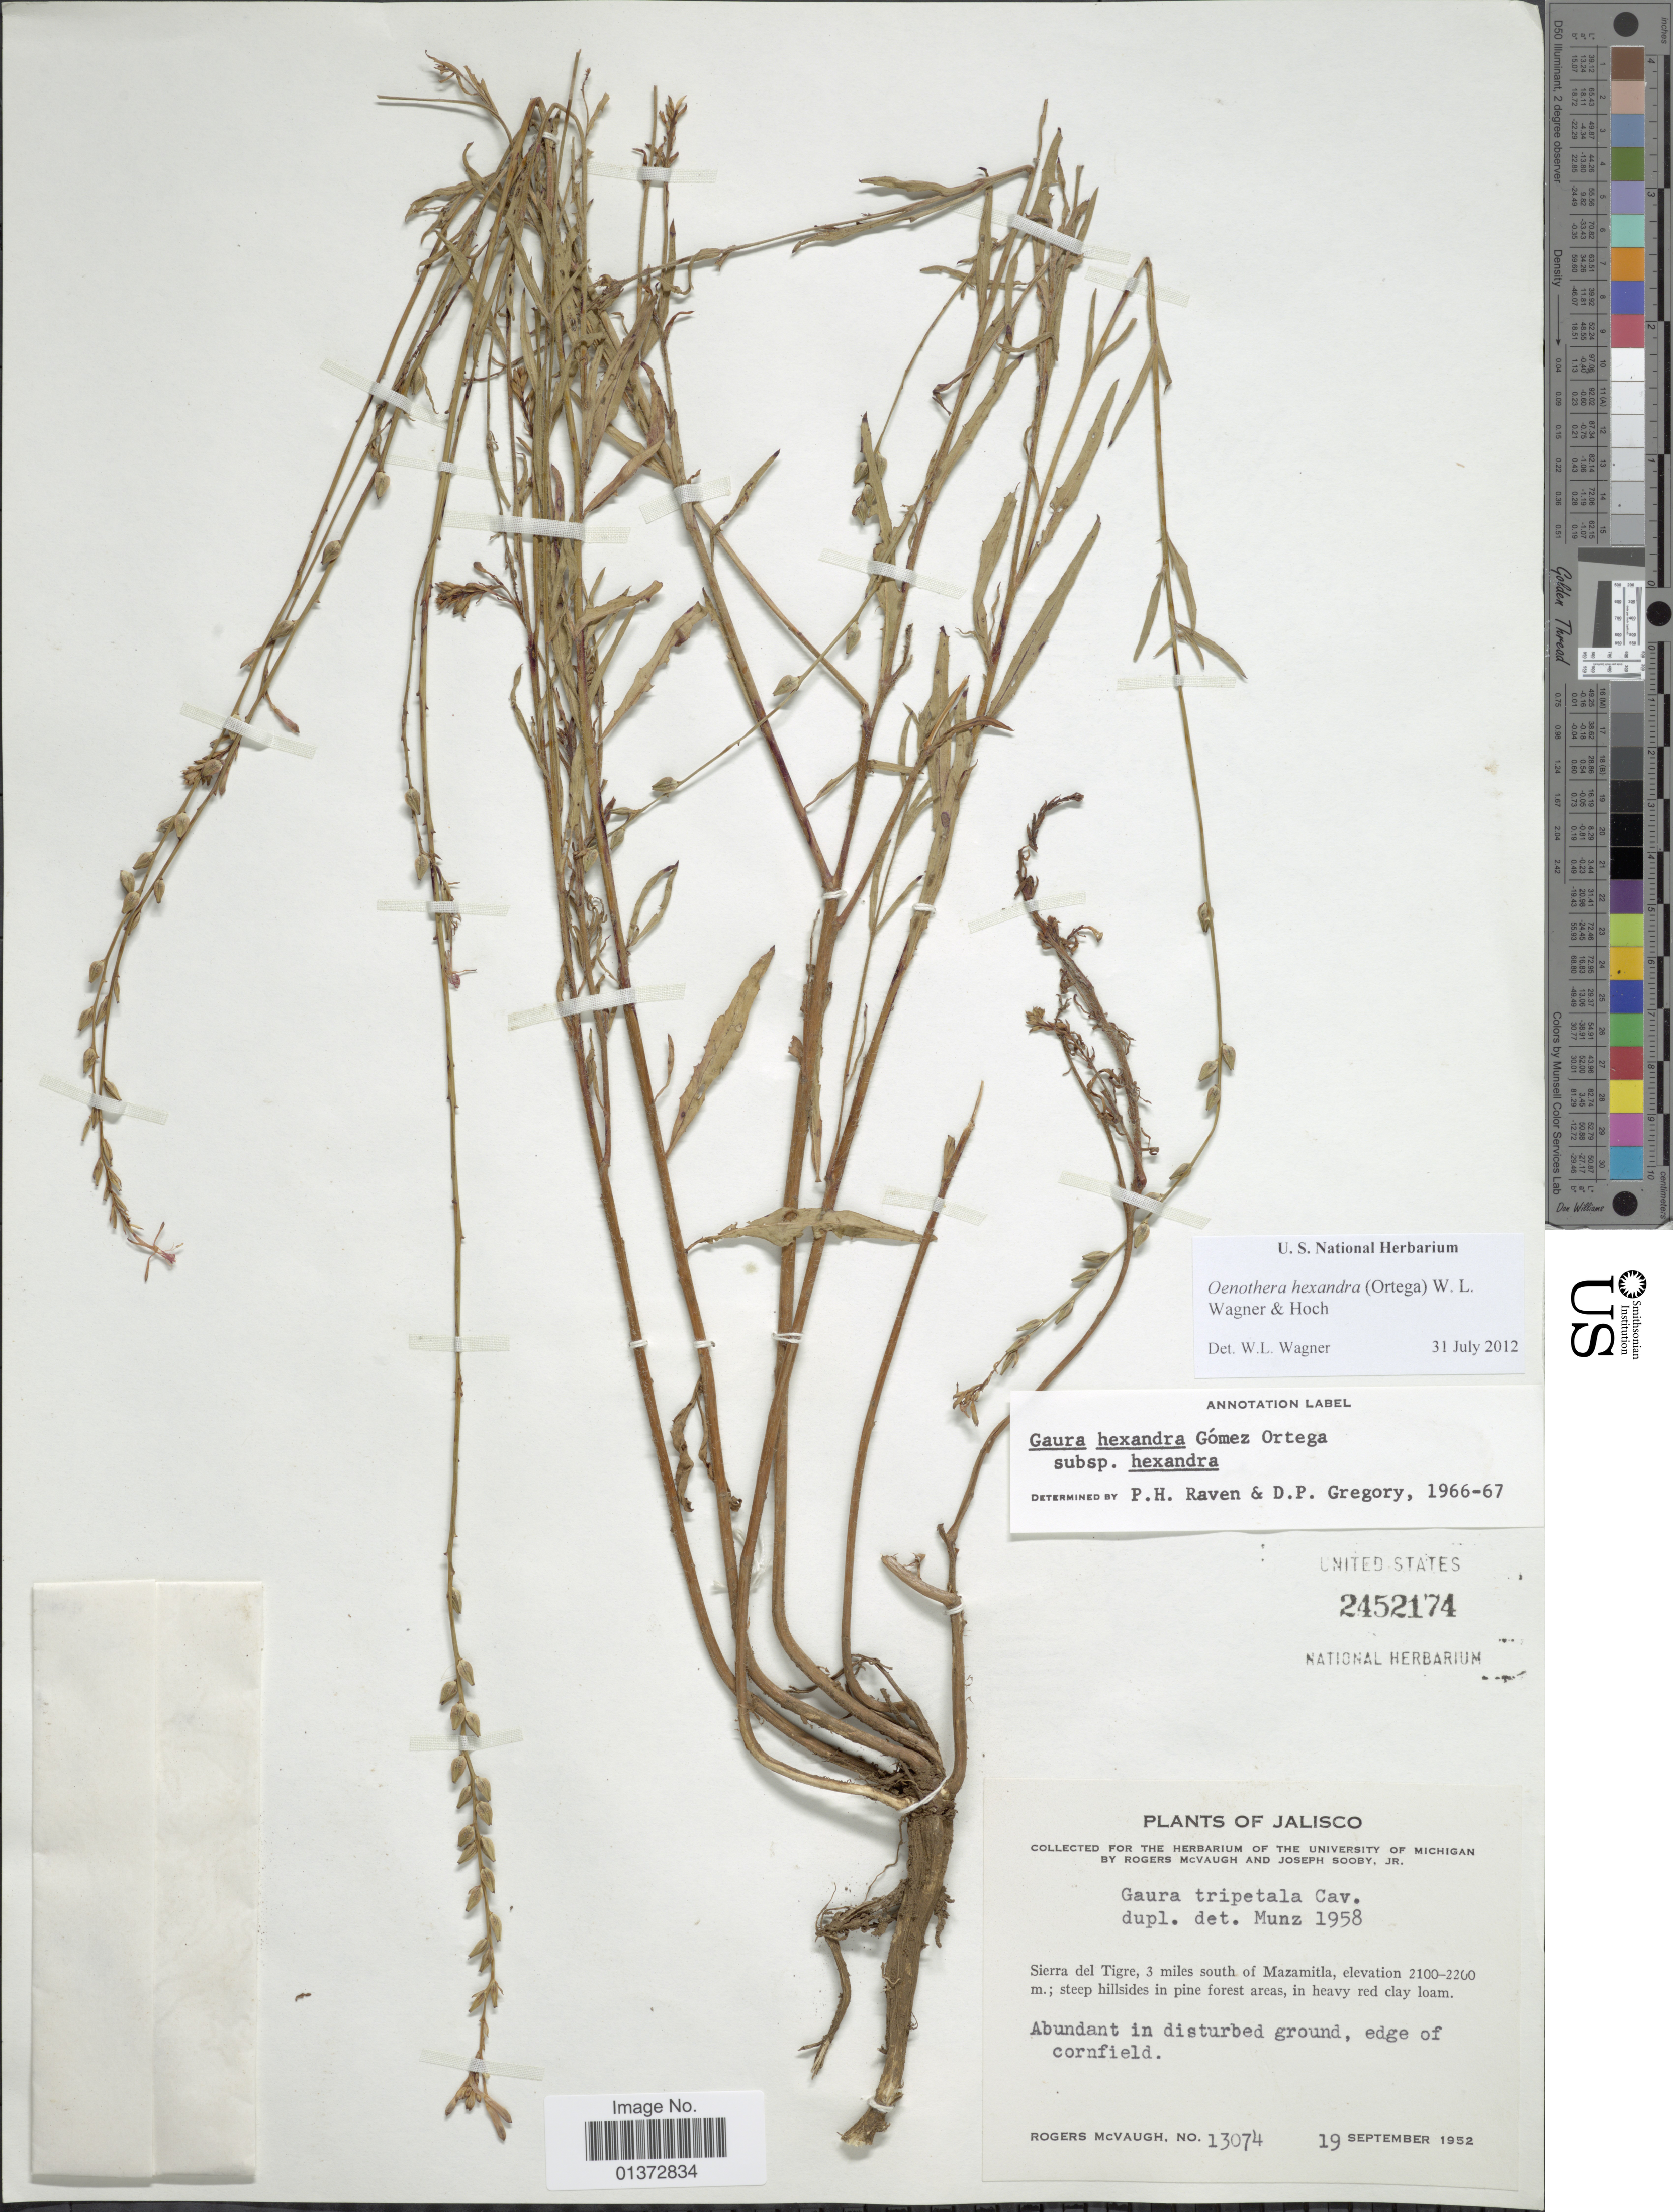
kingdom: Plantae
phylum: Tracheophyta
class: Magnoliopsida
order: Myrtales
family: Onagraceae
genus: Oenothera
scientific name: Oenothera hexandra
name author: (Ortega) W.L. Wagner & Hoch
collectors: R. McVaugh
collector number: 13074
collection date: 1952-09-19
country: Mexico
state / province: Jalisco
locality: Sierra del Tigre, 3 miles south of Mazamitla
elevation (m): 2100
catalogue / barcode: US 2452174